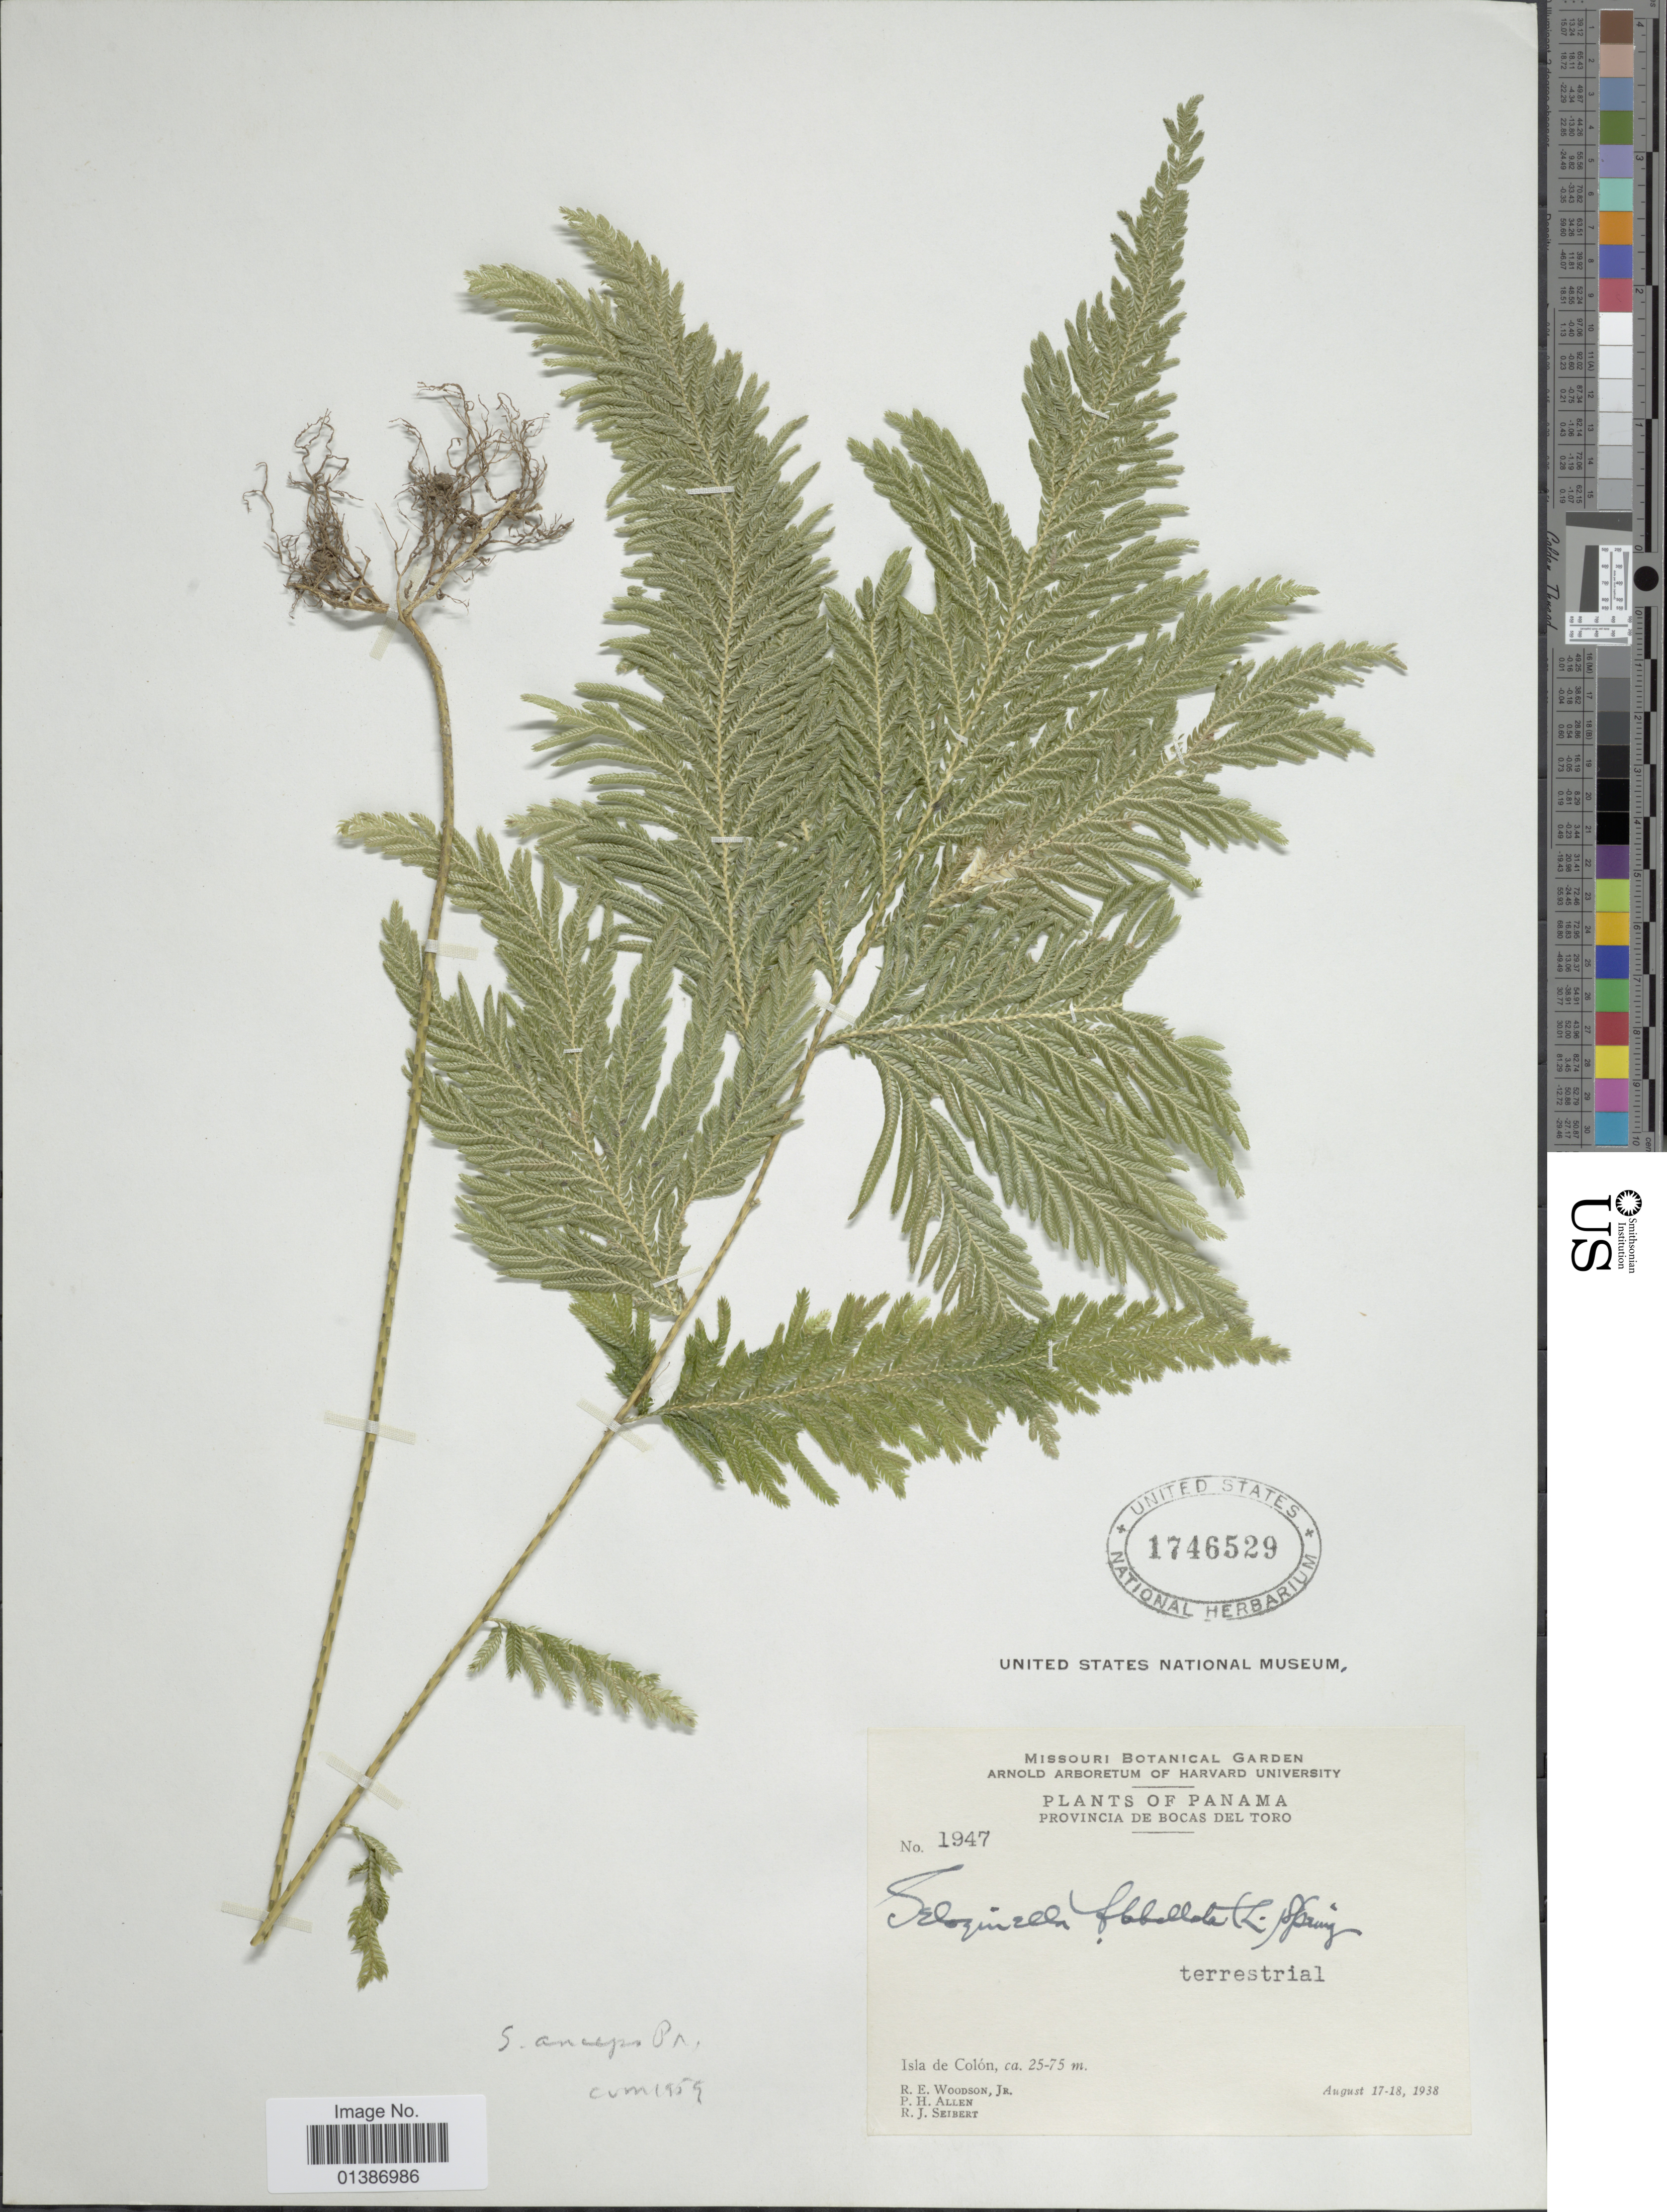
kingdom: Plantae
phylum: Tracheophyta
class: Lycopodiopsida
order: Selaginellales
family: Selaginellaceae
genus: Selaginella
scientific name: Selaginella anceps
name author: (C. Presl)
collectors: R. E. Woodson, P. H. Allen & R. J. Seibert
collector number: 1947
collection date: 1938-08-17/1938-08-18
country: Panama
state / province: Bocas del Toro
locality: Isla de Colón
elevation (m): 25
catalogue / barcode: US 1746529